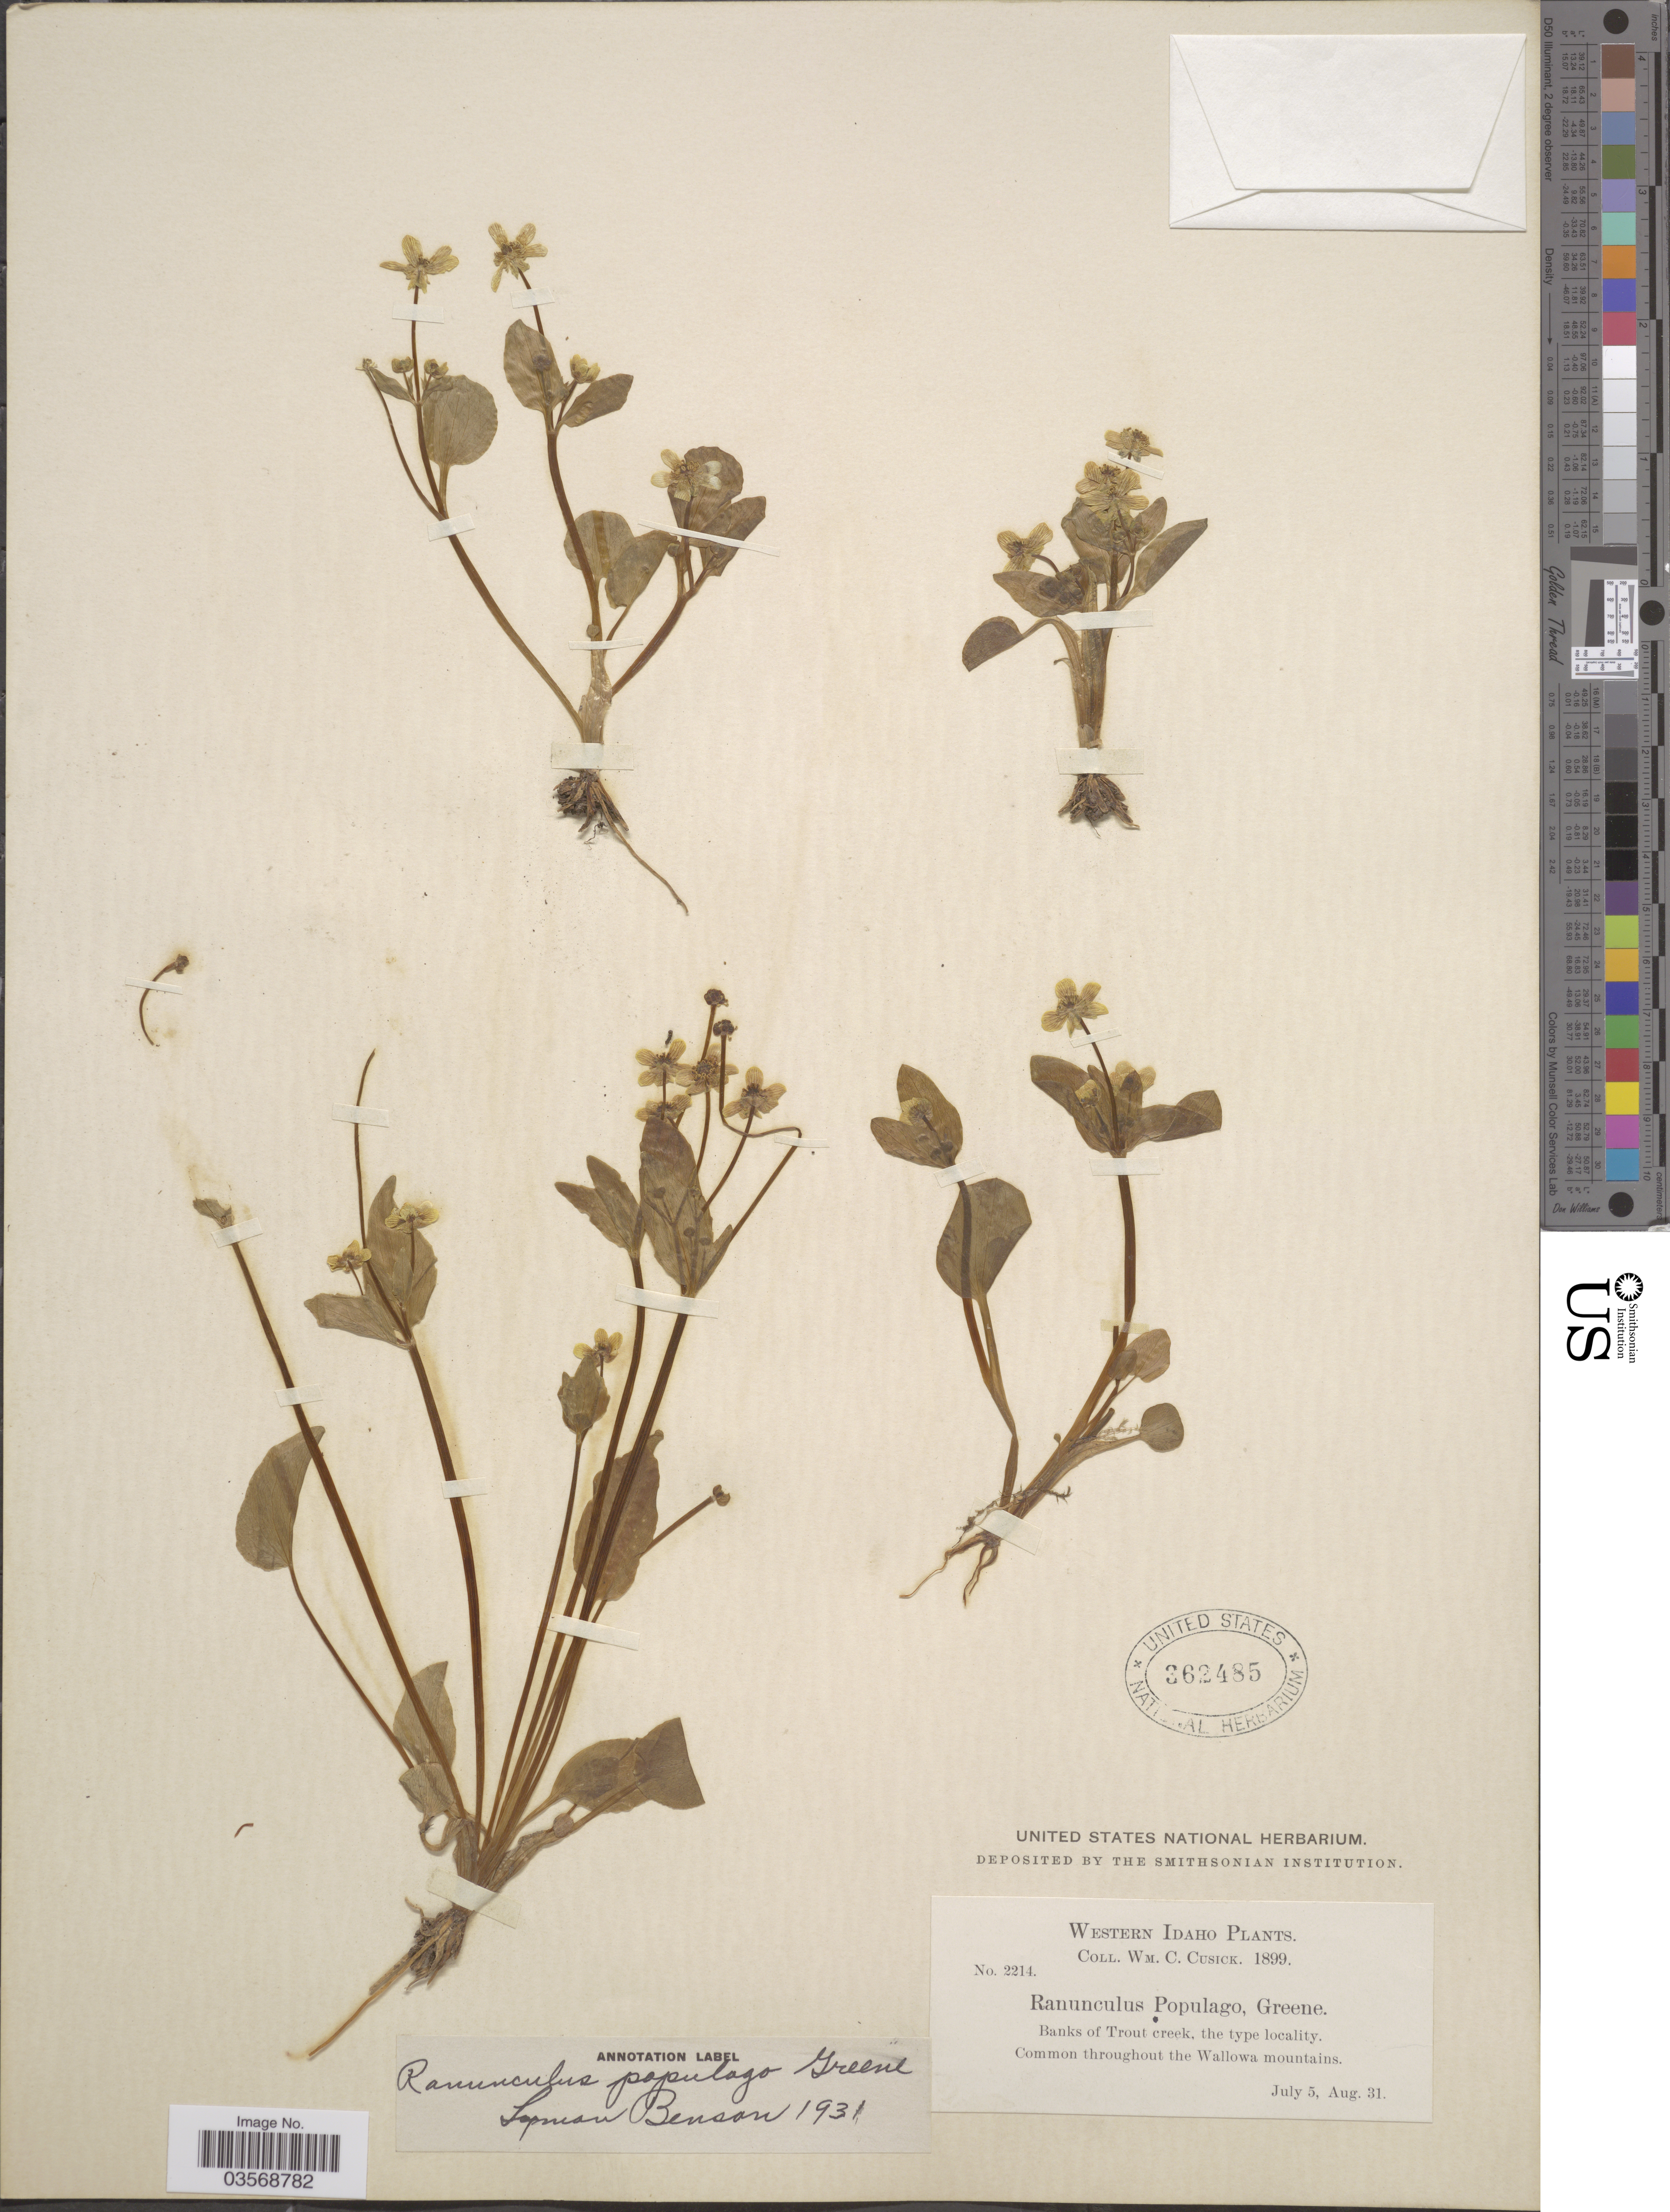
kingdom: Plantae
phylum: Tracheophyta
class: Magnoliopsida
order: Ranunculales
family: Ranunculaceae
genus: Ranunculus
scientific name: Ranunculus populago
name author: Greene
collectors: W. C. Cusick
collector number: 2214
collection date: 1899-07-05/1899-08-31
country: United States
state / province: Idaho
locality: Western Idaho. Banks of Trout creek. Throughout the Wallowa mountains.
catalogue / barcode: US 362485